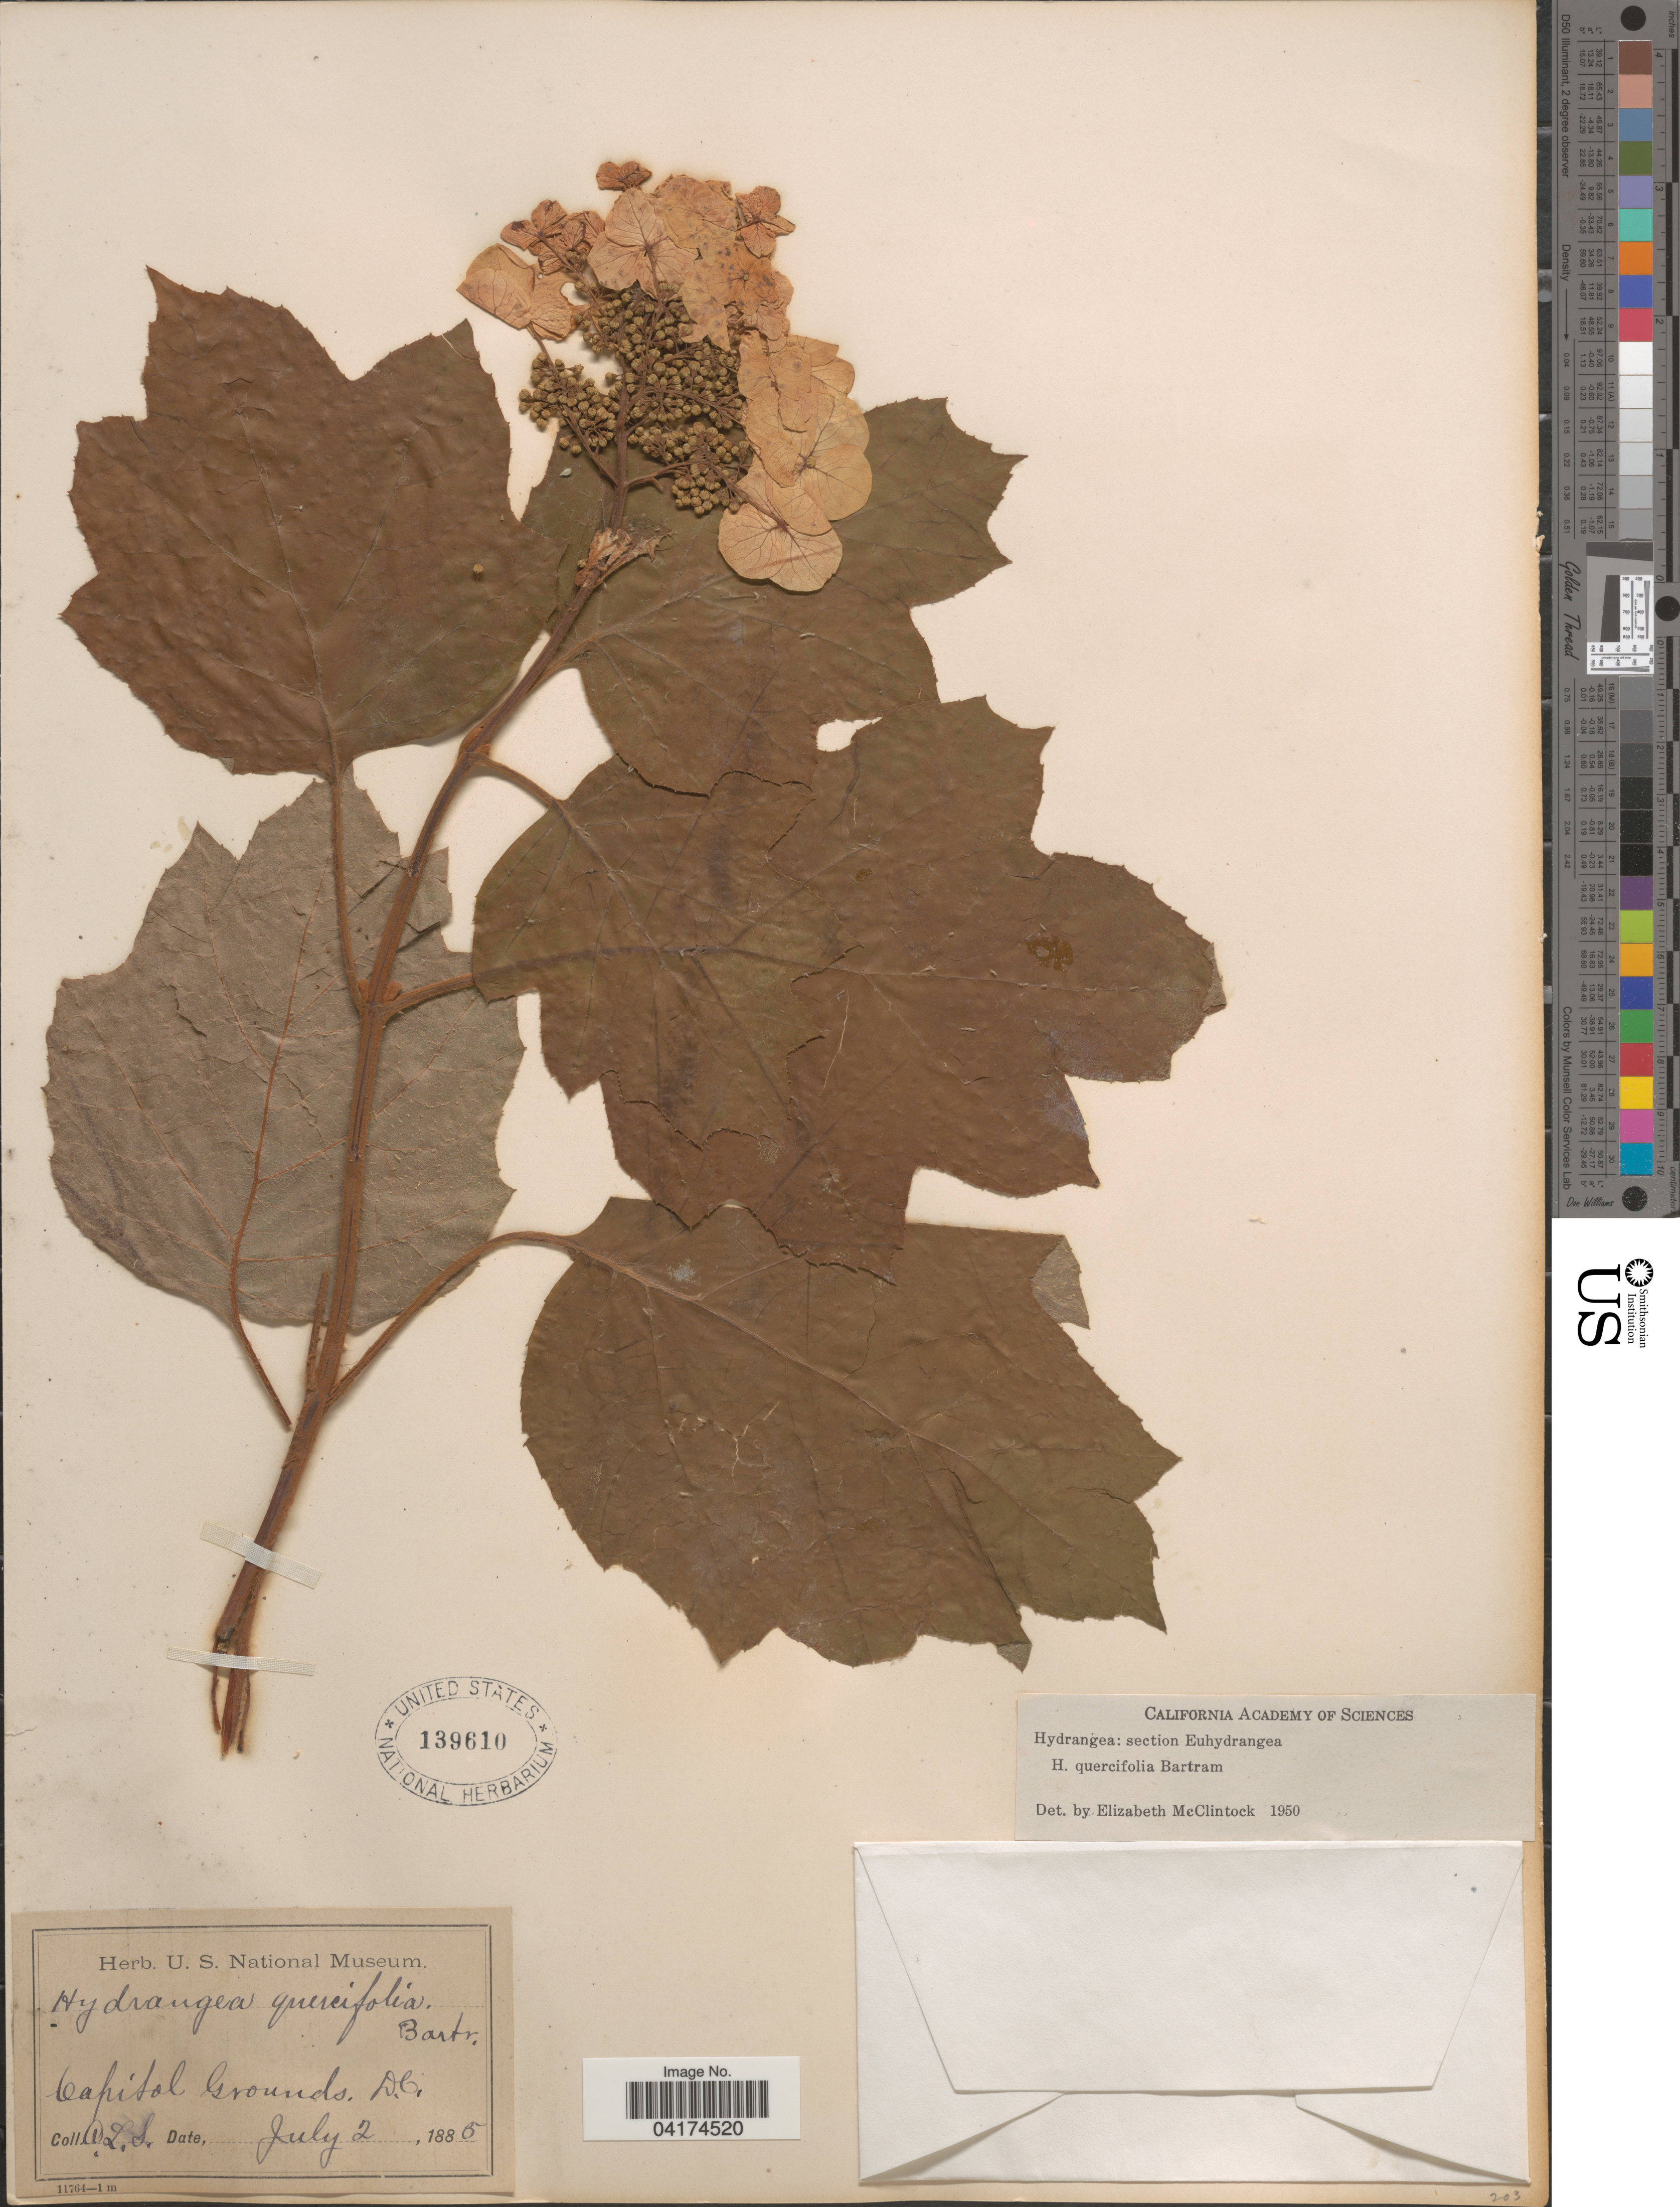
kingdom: Plantae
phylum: Tracheophyta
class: Magnoliopsida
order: Cornales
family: Hydrangeaceae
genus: Hydrangea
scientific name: Hydrangea quercifolia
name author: W. Bartram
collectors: A. L. S.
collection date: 1885-07-02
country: United States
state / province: District of Columbia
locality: Capital Grounds.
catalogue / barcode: US 139610